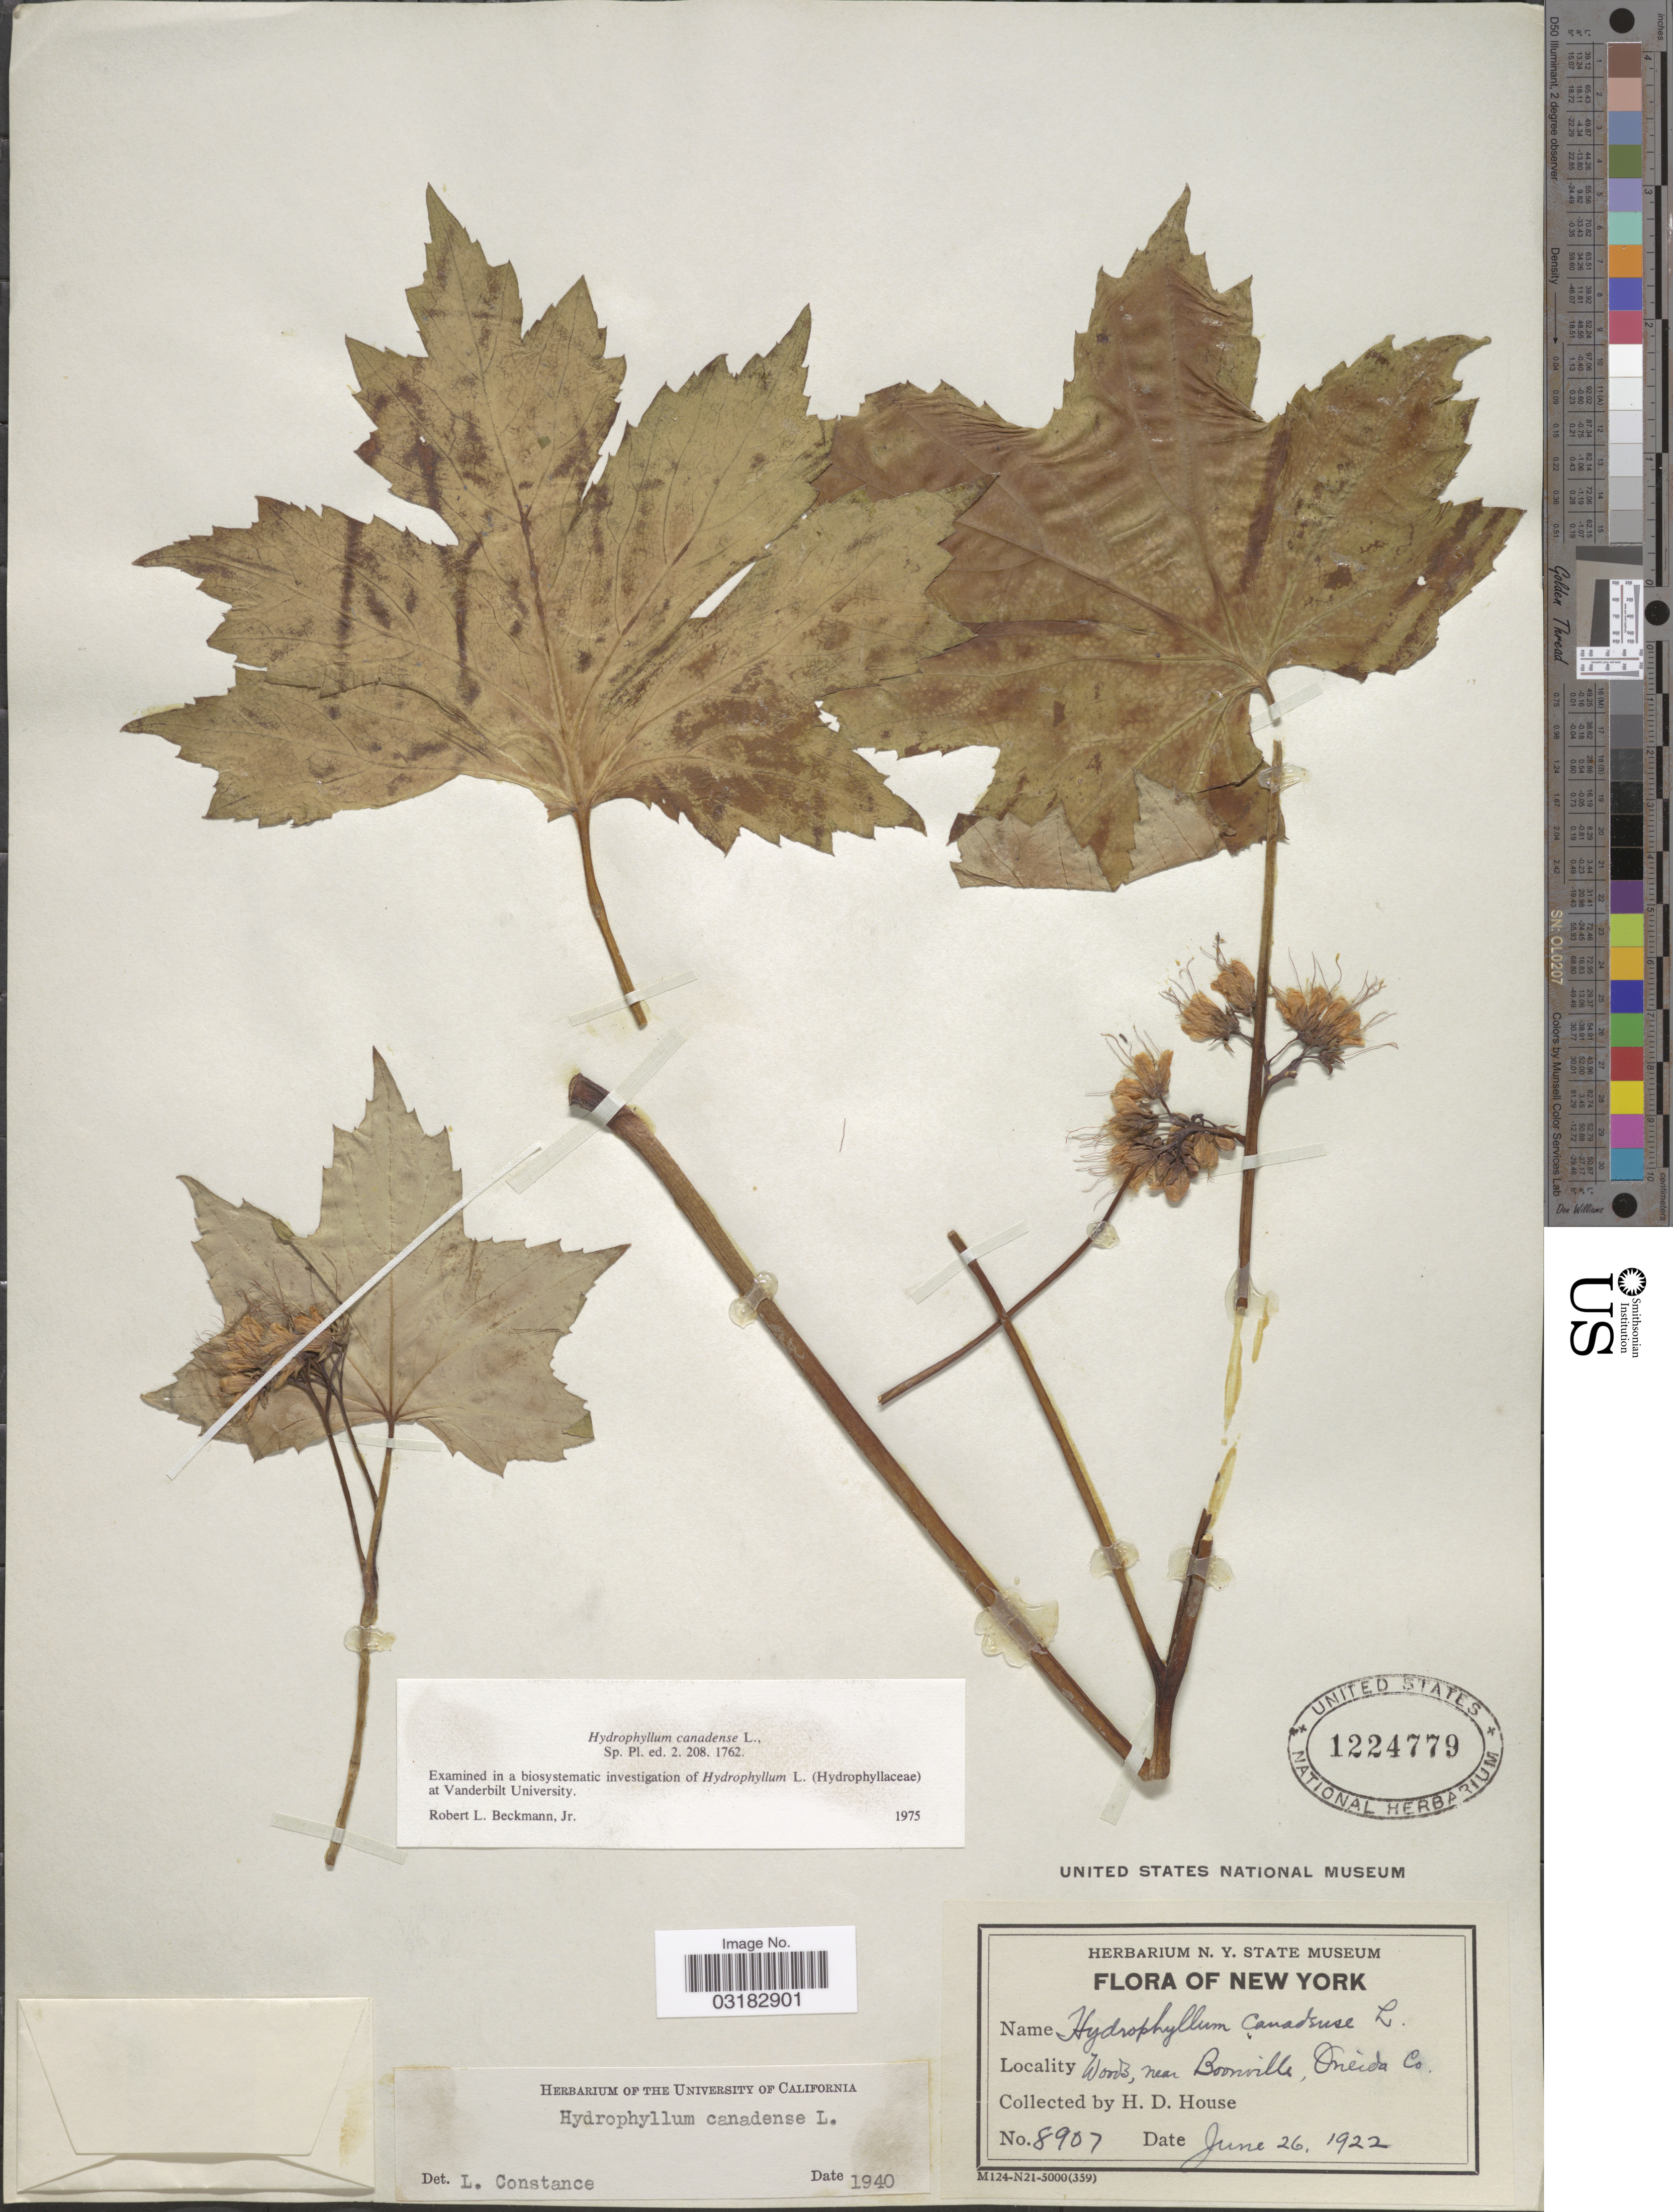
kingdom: Plantae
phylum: Tracheophyta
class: Magnoliopsida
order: Boraginales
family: Hydrophyllaceae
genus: Hydrophyllum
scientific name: Hydrophyllum canadense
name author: L.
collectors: H. D. House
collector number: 8907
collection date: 1922-06-26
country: United States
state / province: New York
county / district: Oneida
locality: Near Boonville, Oneida Co.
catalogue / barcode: US 1224779